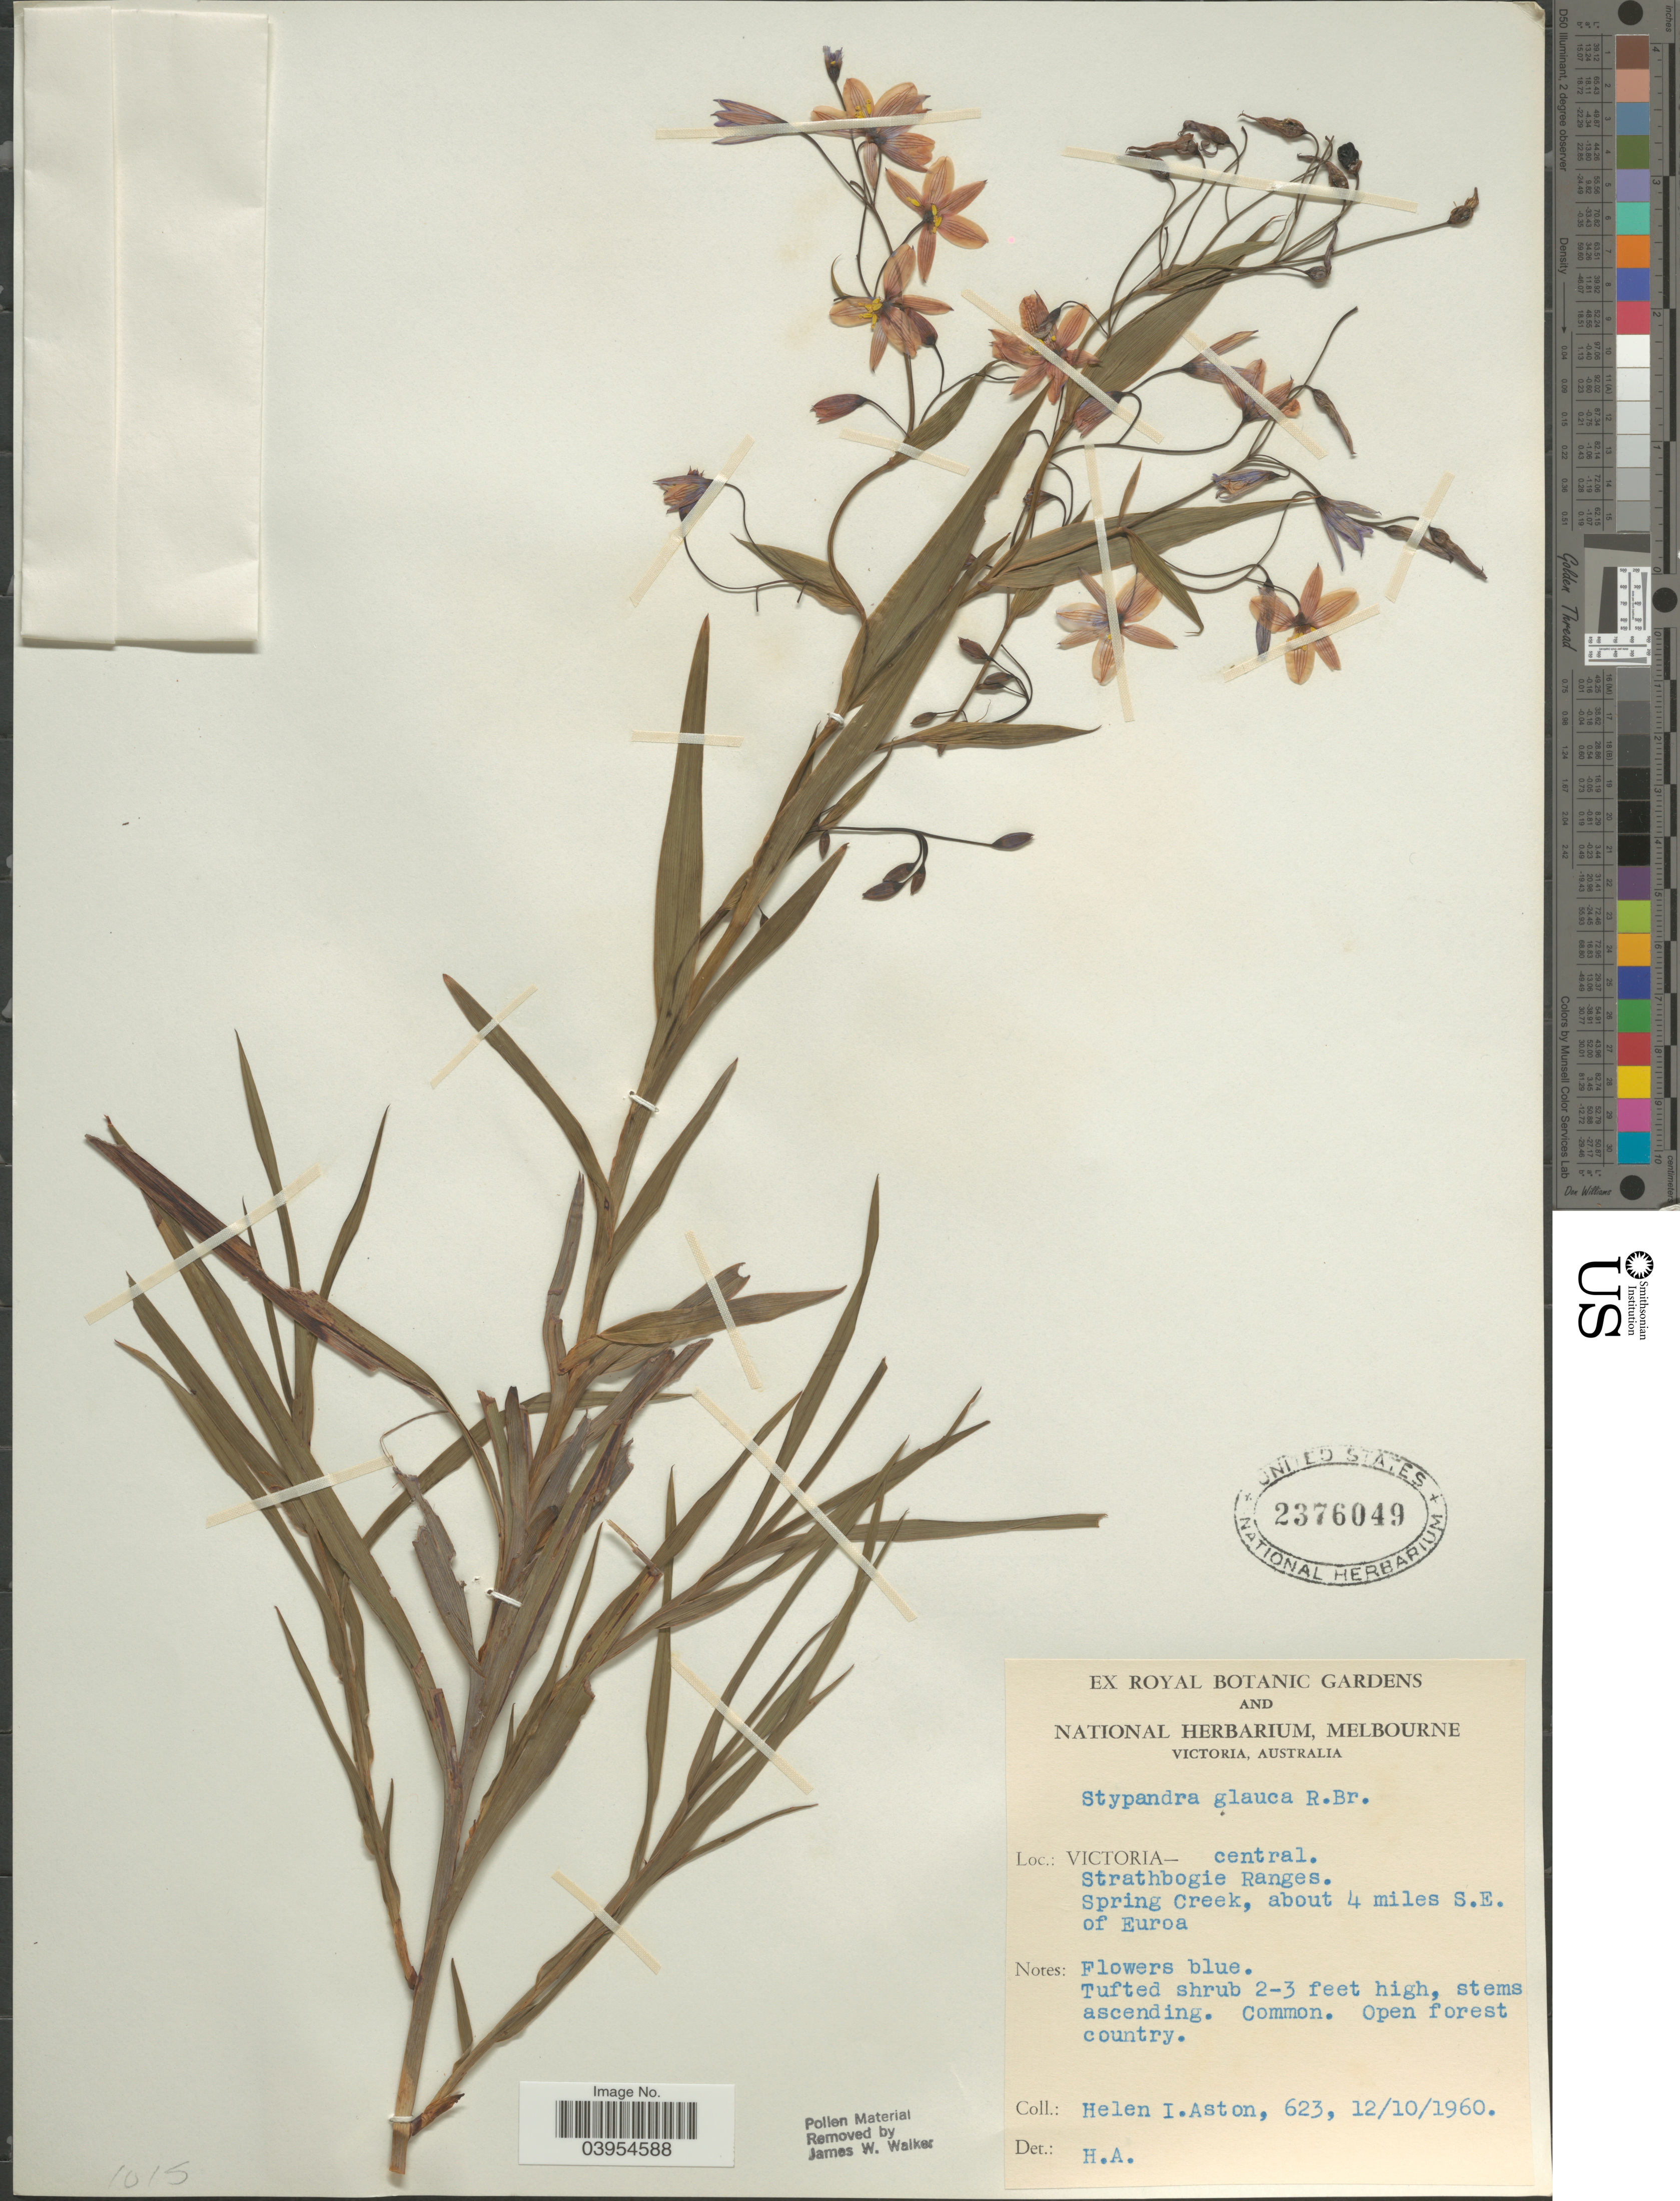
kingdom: Plantae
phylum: Tracheophyta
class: Liliopsida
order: Asparagales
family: Asphodelaceae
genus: Stypandra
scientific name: Stypandra glauca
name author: R. Br.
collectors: H. I. Aston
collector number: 623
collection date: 1960-10-12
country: Australia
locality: Victoria - central. Strathbogie Ranges. Spring Creek, about 4 miles S.E. of Euroa.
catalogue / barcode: US 2376049